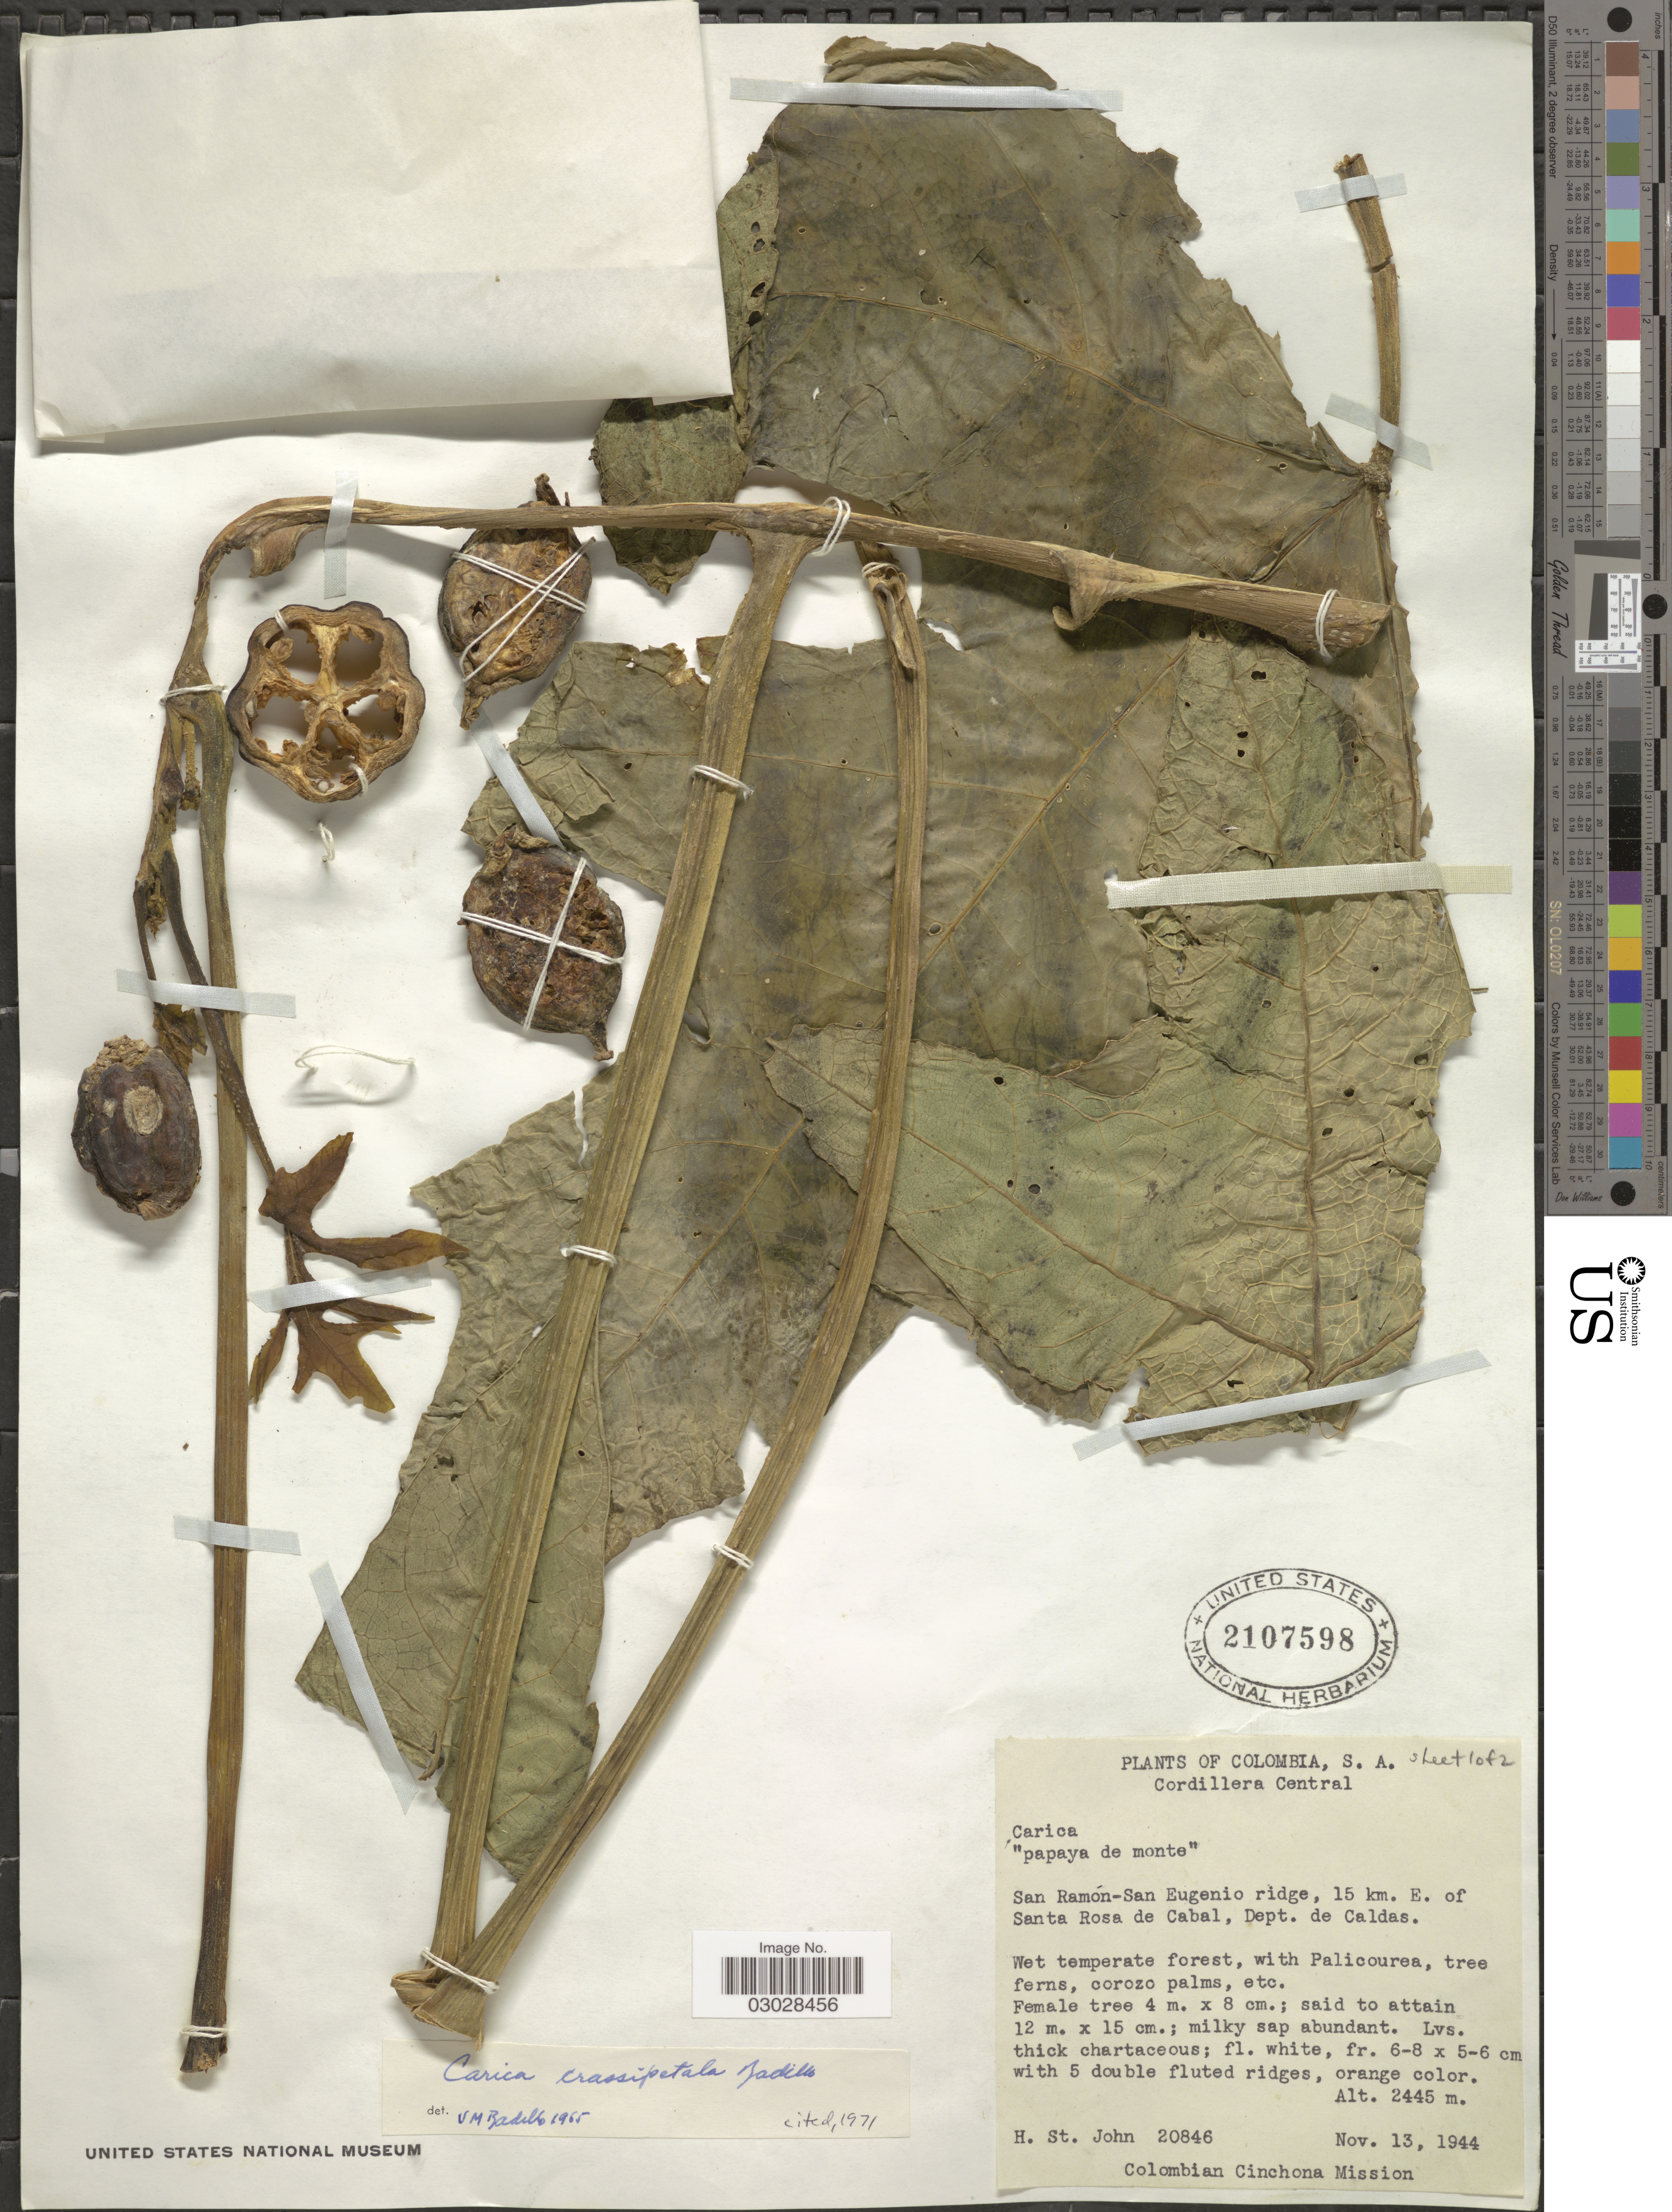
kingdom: Plantae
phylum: Tracheophyta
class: Magnoliopsida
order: Brassicales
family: Caricaceae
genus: Vasconcellea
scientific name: Vasconcellea crassipetala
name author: (V.M. Badillo) V.M. Badillo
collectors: H. St. John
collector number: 20846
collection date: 1944-11-13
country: Colombia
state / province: Caldas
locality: Cordillera Central, San Ramón-San Eugenio ridge, 15 km. E. of Santa Rosa de Cabal, Dept. de Caldas.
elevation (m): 2445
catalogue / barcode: US 2107598